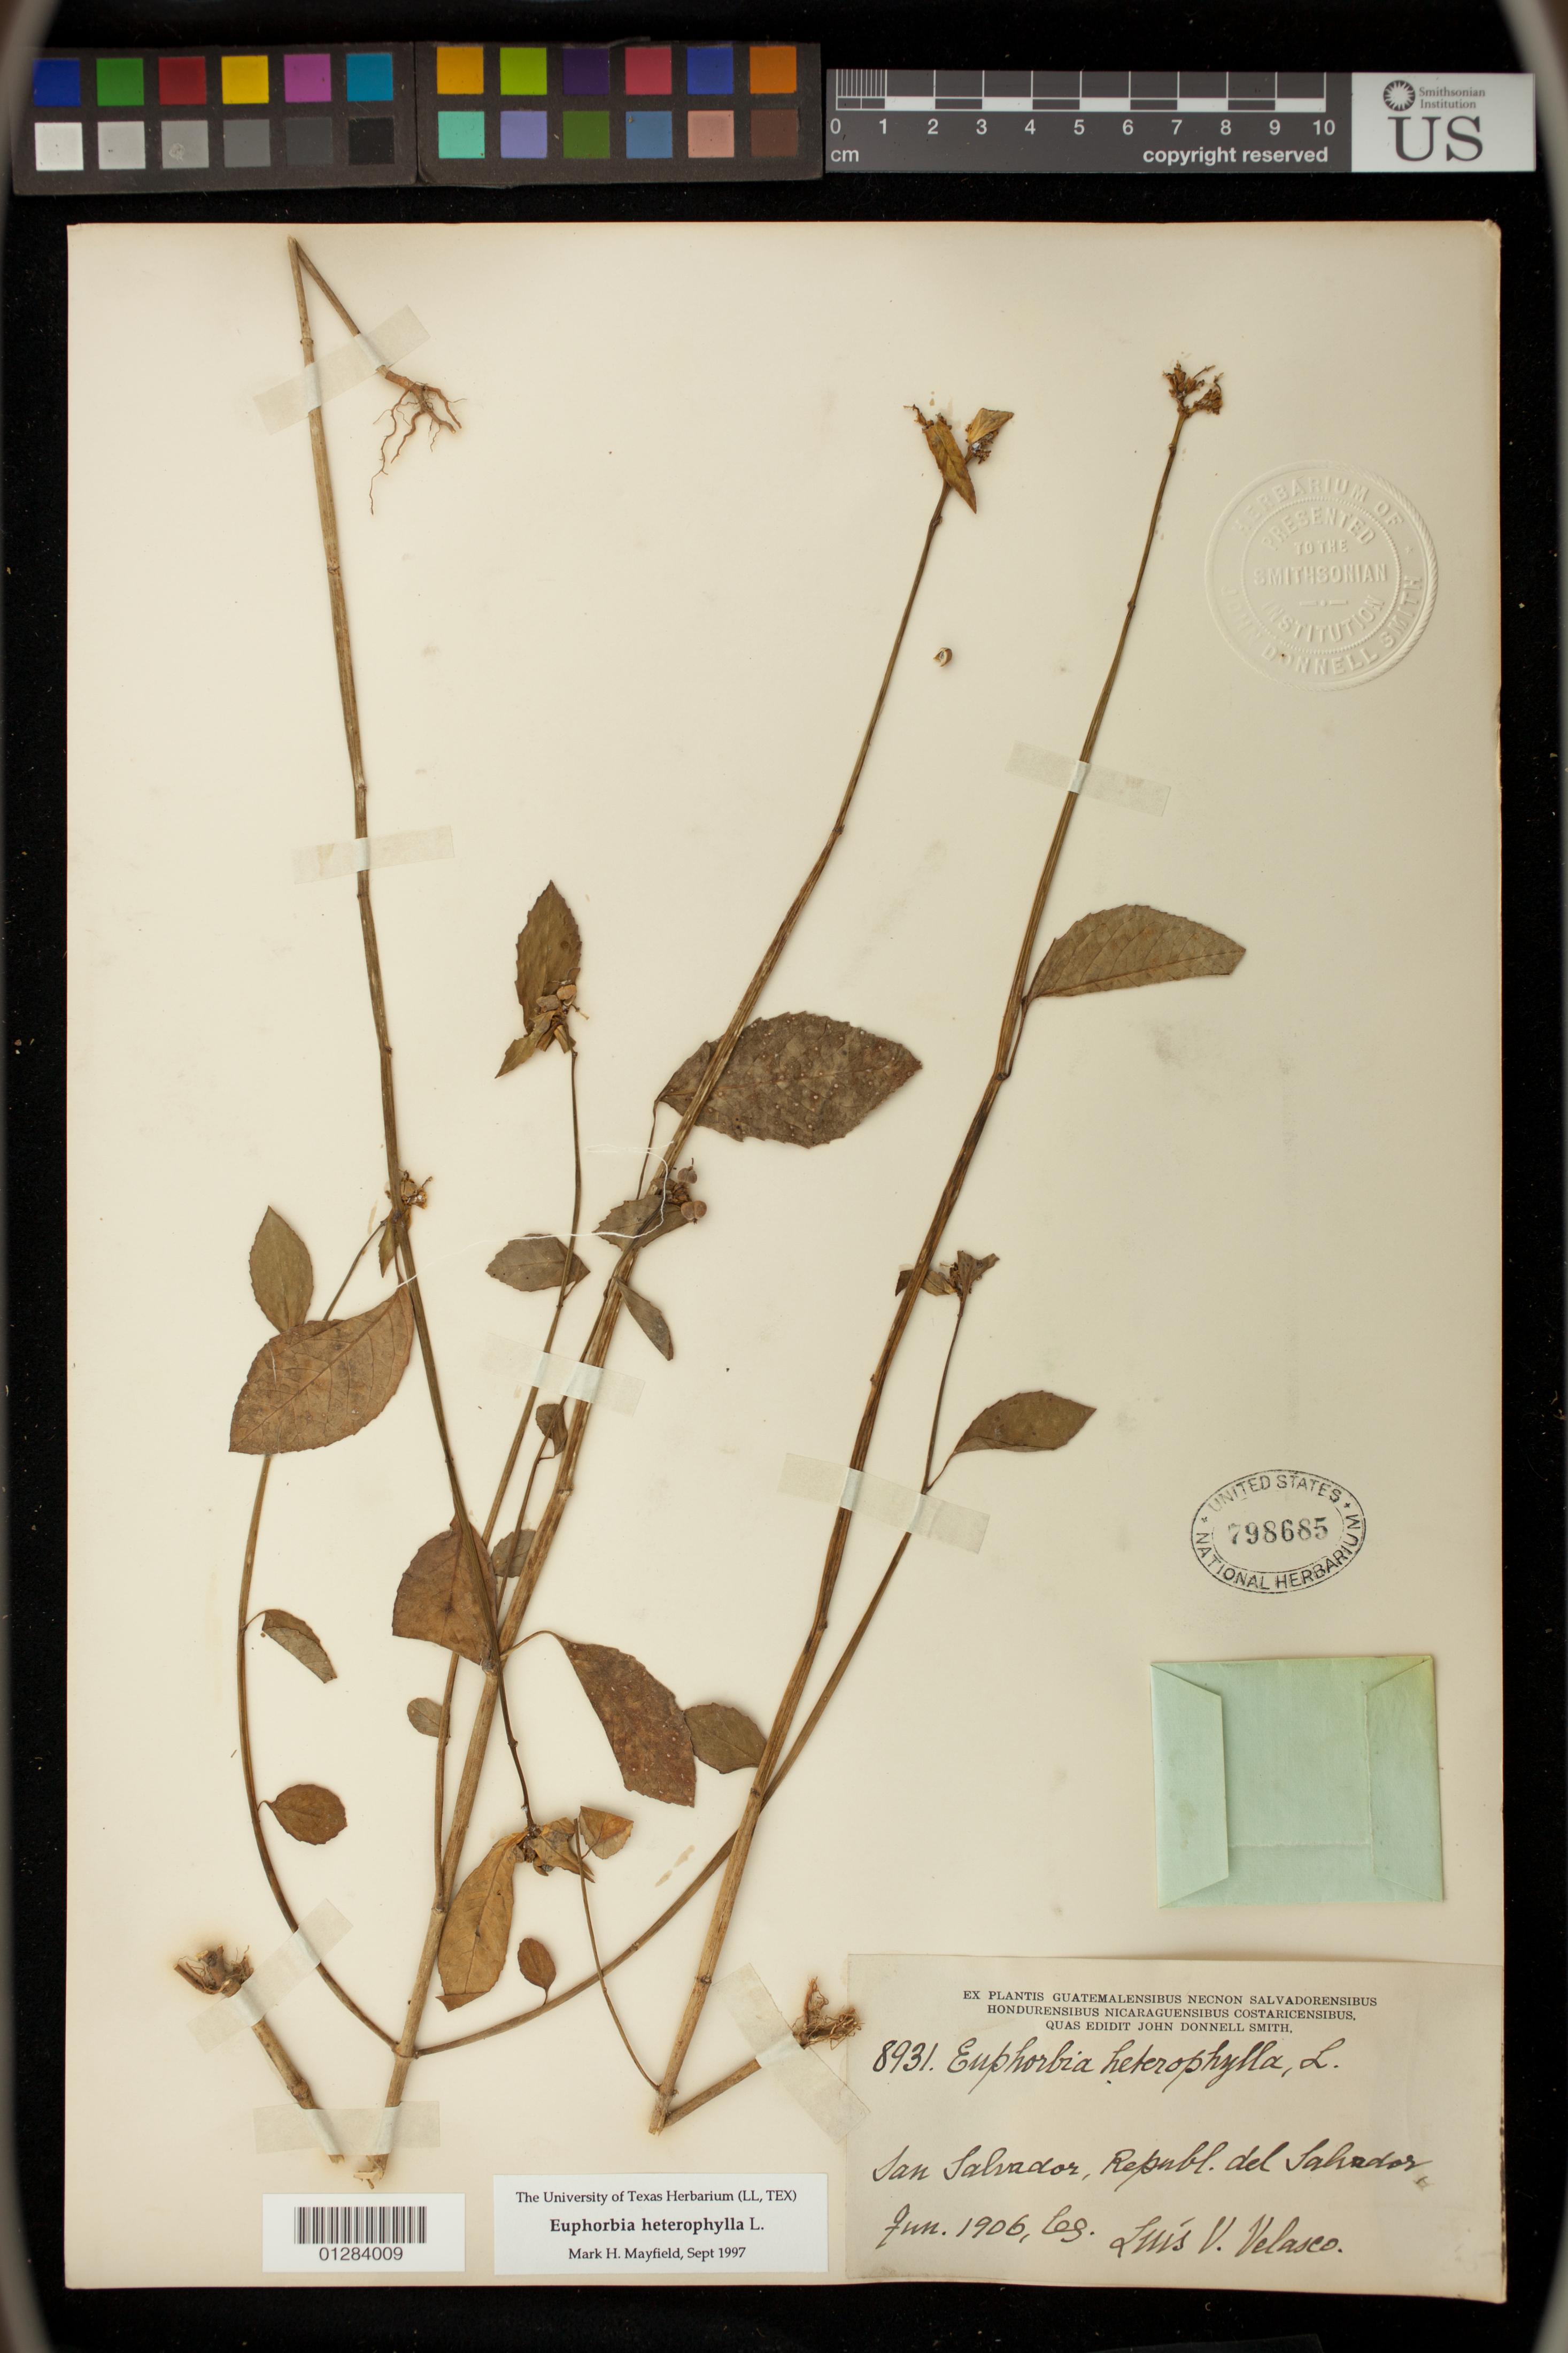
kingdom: Plantae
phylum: Tracheophyta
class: Magnoliopsida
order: Malpighiales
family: Euphorbiaceae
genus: Euphorbia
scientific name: Euphorbia heterophylla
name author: L.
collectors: L. Velasco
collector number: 8931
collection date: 1906-06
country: El Salvador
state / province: San Salvador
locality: San Salvador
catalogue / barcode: US 798685